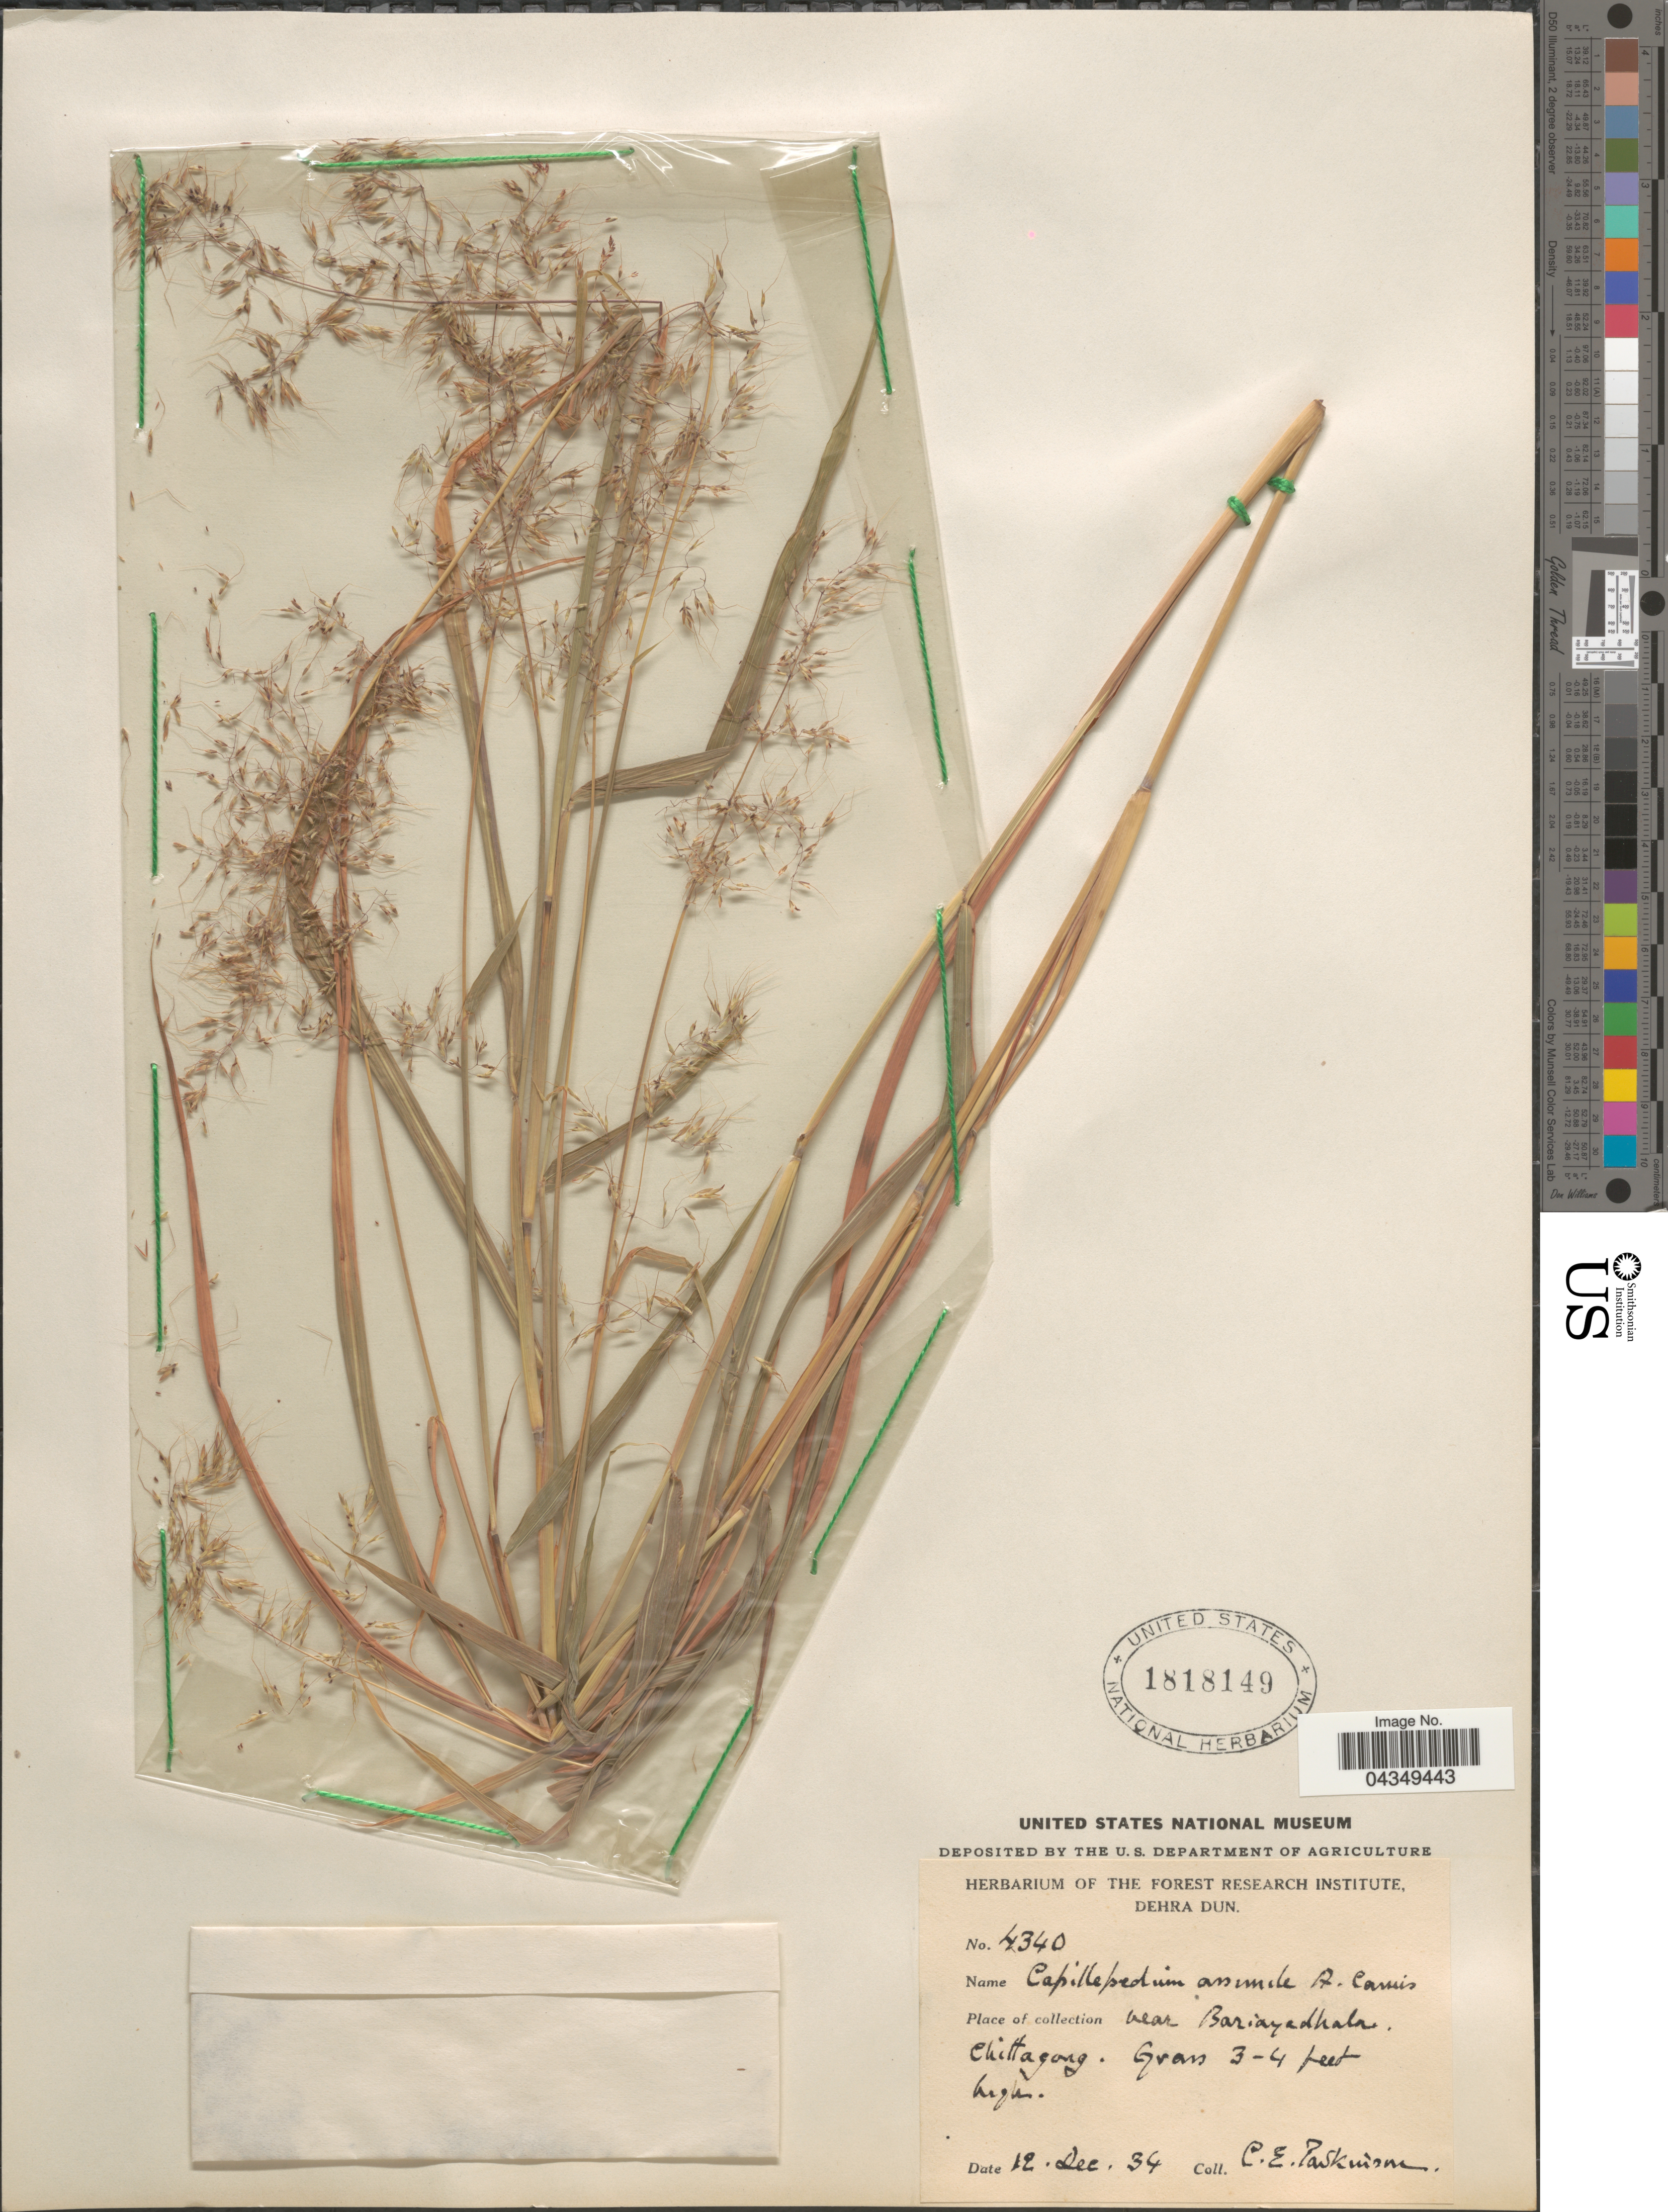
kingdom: Plantae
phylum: Tracheophyta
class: Liliopsida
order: Poales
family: Poaceae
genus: Capillipedium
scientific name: Capillipedium assimile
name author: (Steud.) A. Camus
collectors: C. E. Parkinson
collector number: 4340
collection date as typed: Transcribed d/m/y: 12/12/34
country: Bangladesh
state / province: Chittagong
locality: Near Bariayadhala.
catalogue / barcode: US 1818149